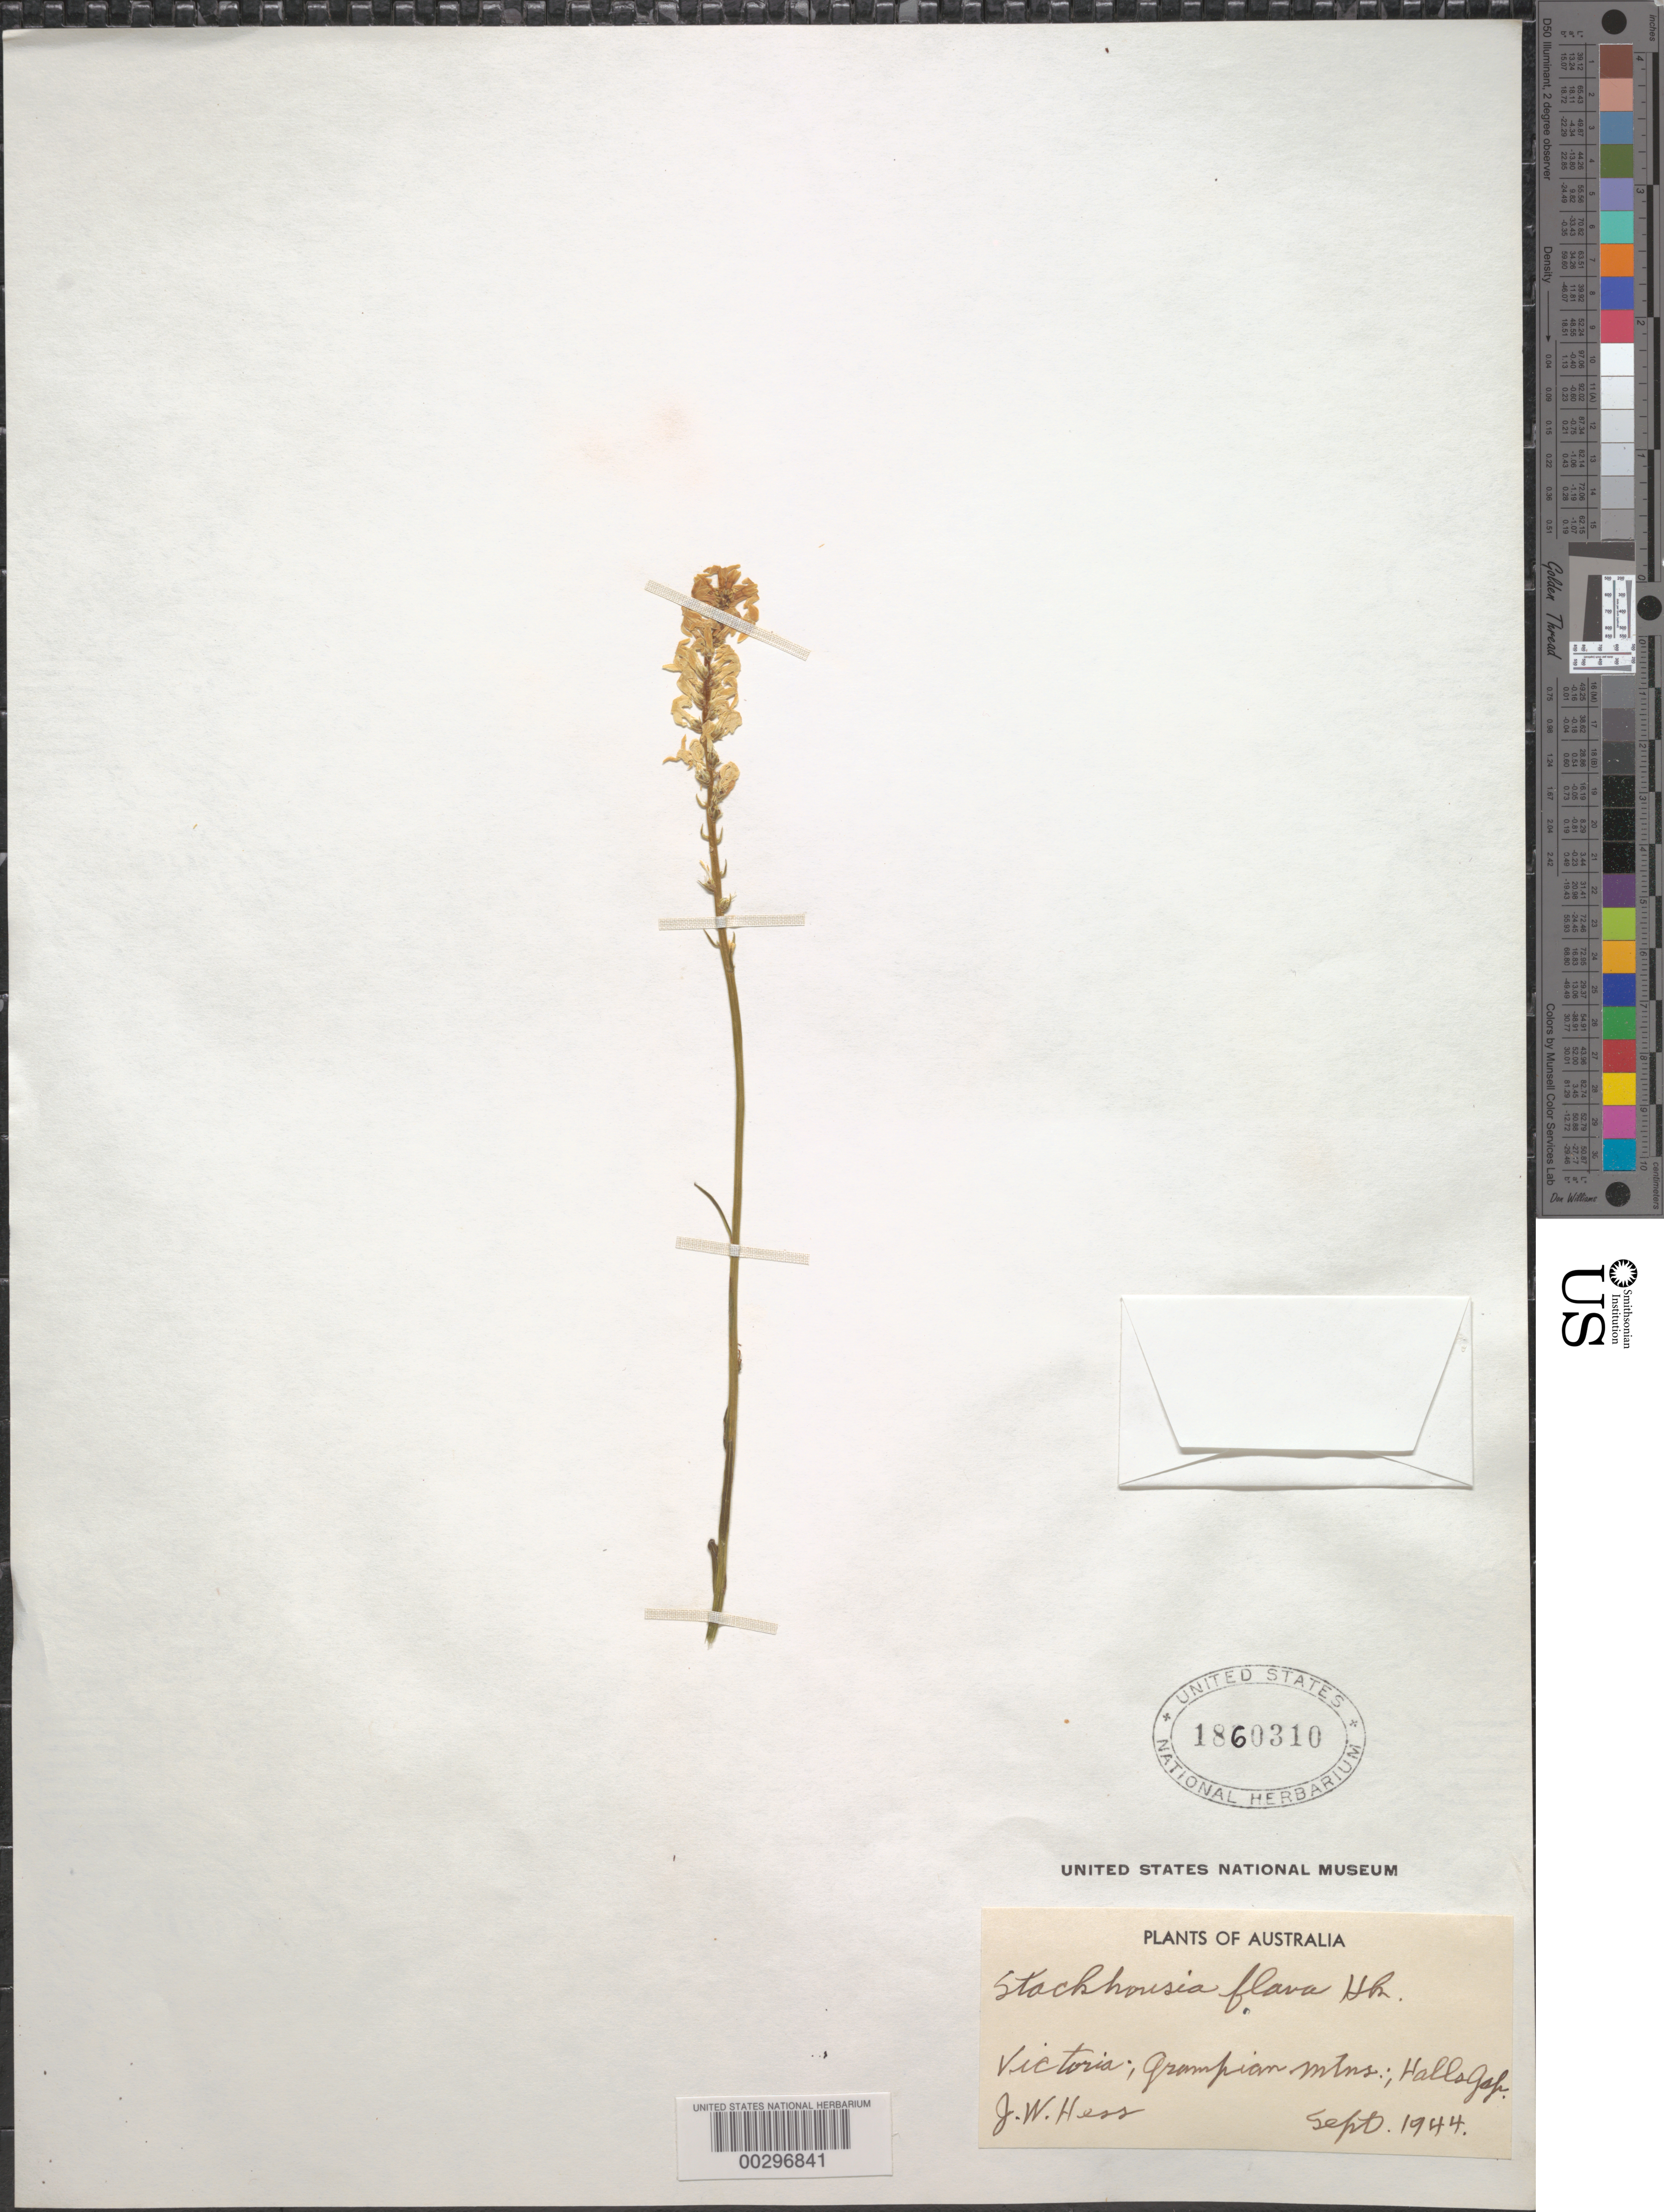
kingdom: Plantae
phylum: Tracheophyta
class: Magnoliopsida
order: Celastrales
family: Celastraceae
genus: Stackhousia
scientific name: Stackhousia flava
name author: Hook.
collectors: J. Hess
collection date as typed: Sep 1944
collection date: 1944-09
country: Australia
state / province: Victoria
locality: Grampian mtns., hall's gap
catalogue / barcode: US 1860310